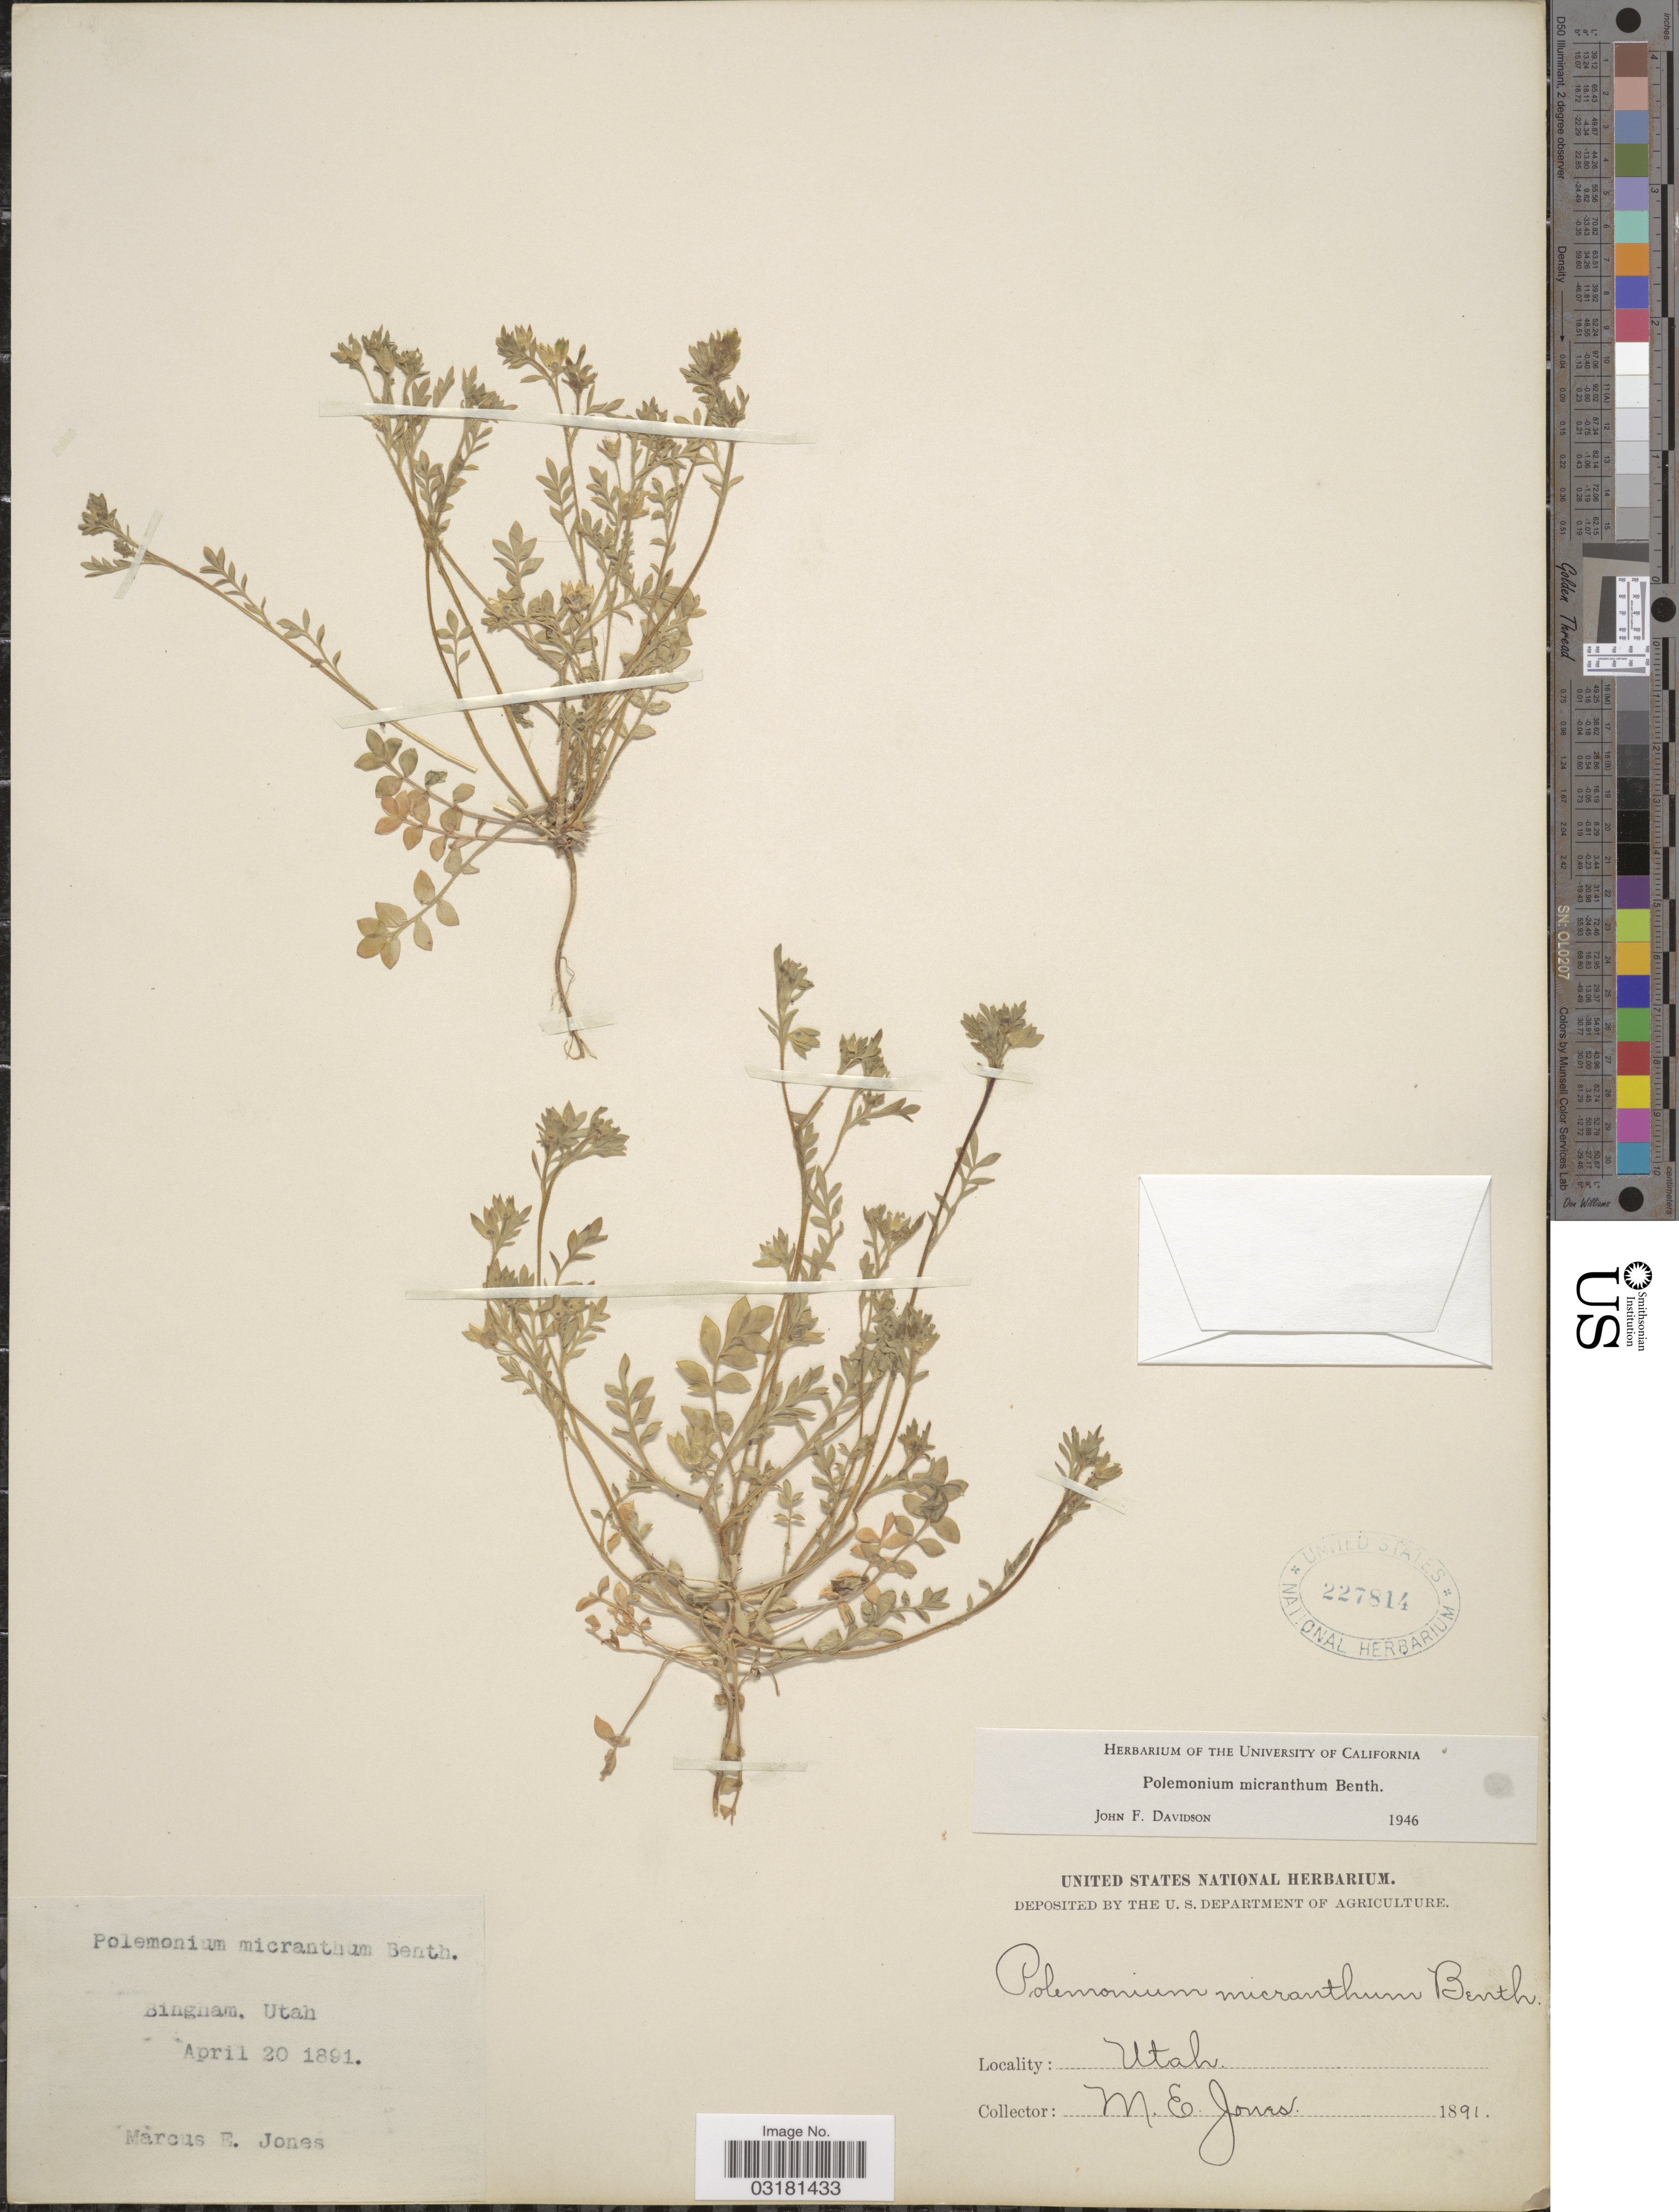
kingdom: Plantae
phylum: Tracheophyta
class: Magnoliopsida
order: Ericales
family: Polemoniaceae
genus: Polemonium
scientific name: Polemonium micranthum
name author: Benth.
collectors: M. E. Jones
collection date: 1891-04-20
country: United States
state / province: Utah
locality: Bingham.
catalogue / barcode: US 227814